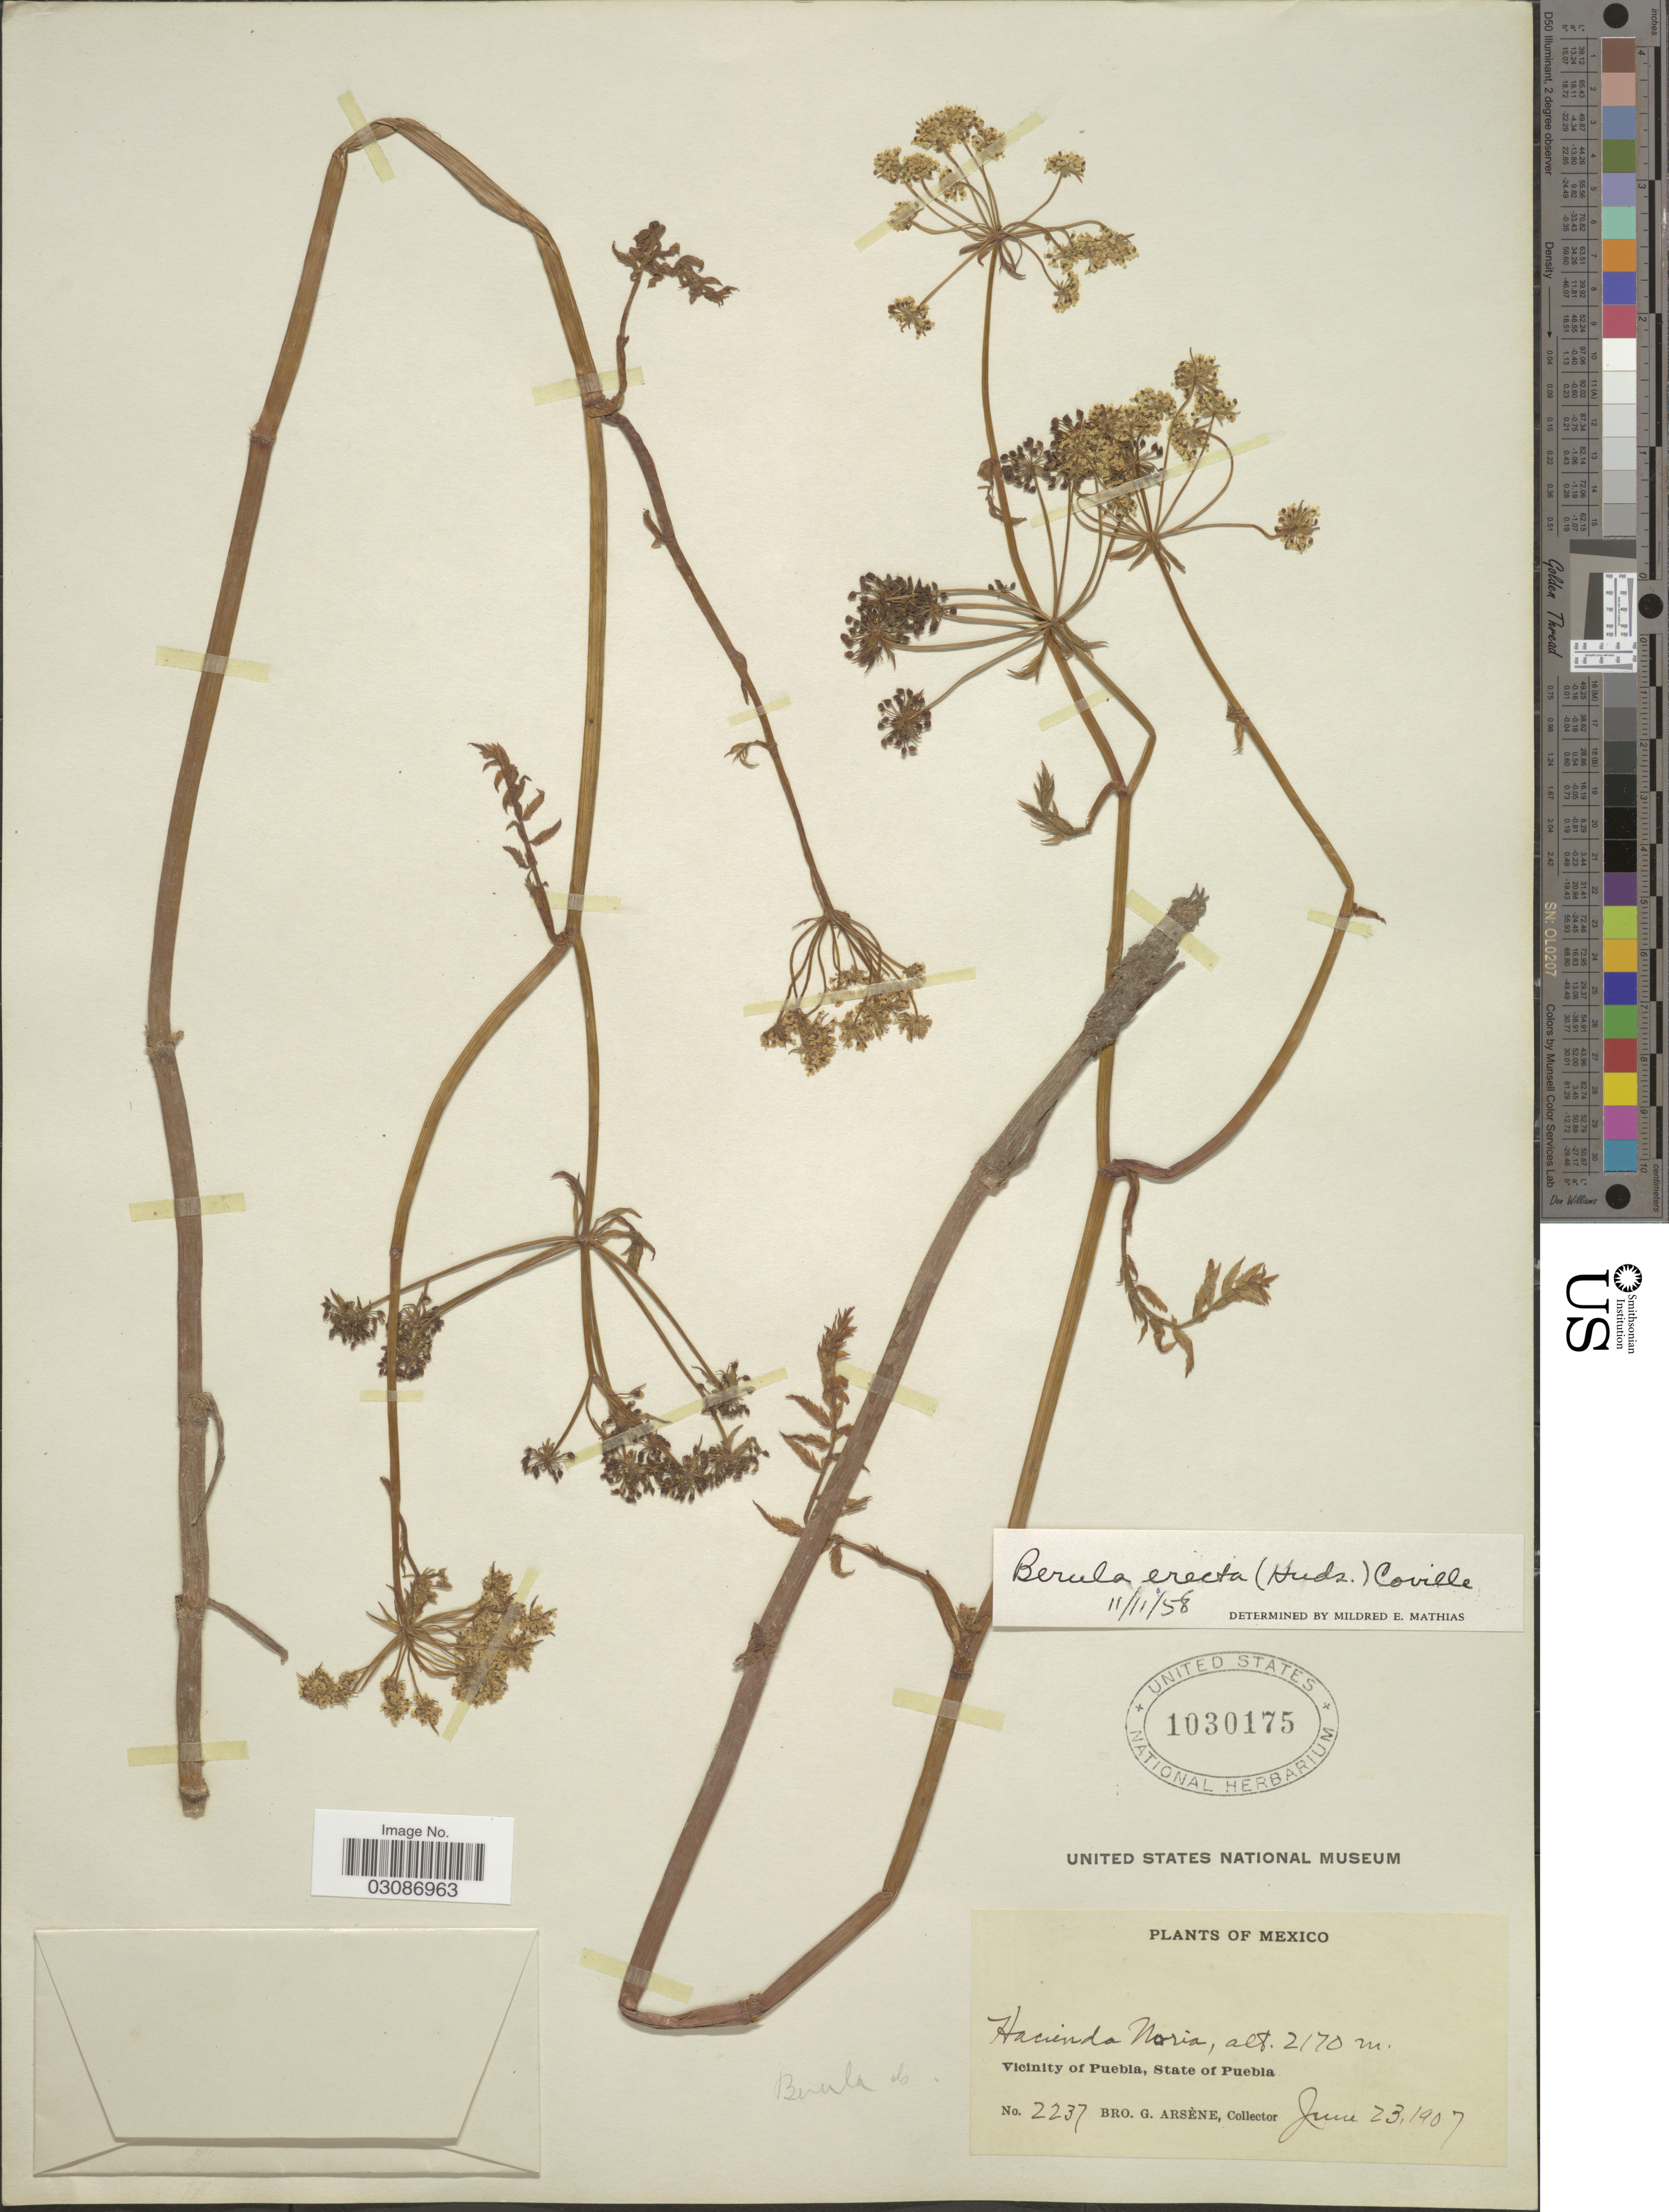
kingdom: Plantae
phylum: Tracheophyta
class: Magnoliopsida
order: Apiales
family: Apiaceae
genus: Berula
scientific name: Berula erecta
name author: (Huds.) Coville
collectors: Bro. G. Arsène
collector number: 2237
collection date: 1907-06-23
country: Mexico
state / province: Puebla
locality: Hacienda Noria. Vicinity of Puebla.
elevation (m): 2170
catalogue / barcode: US 1030175